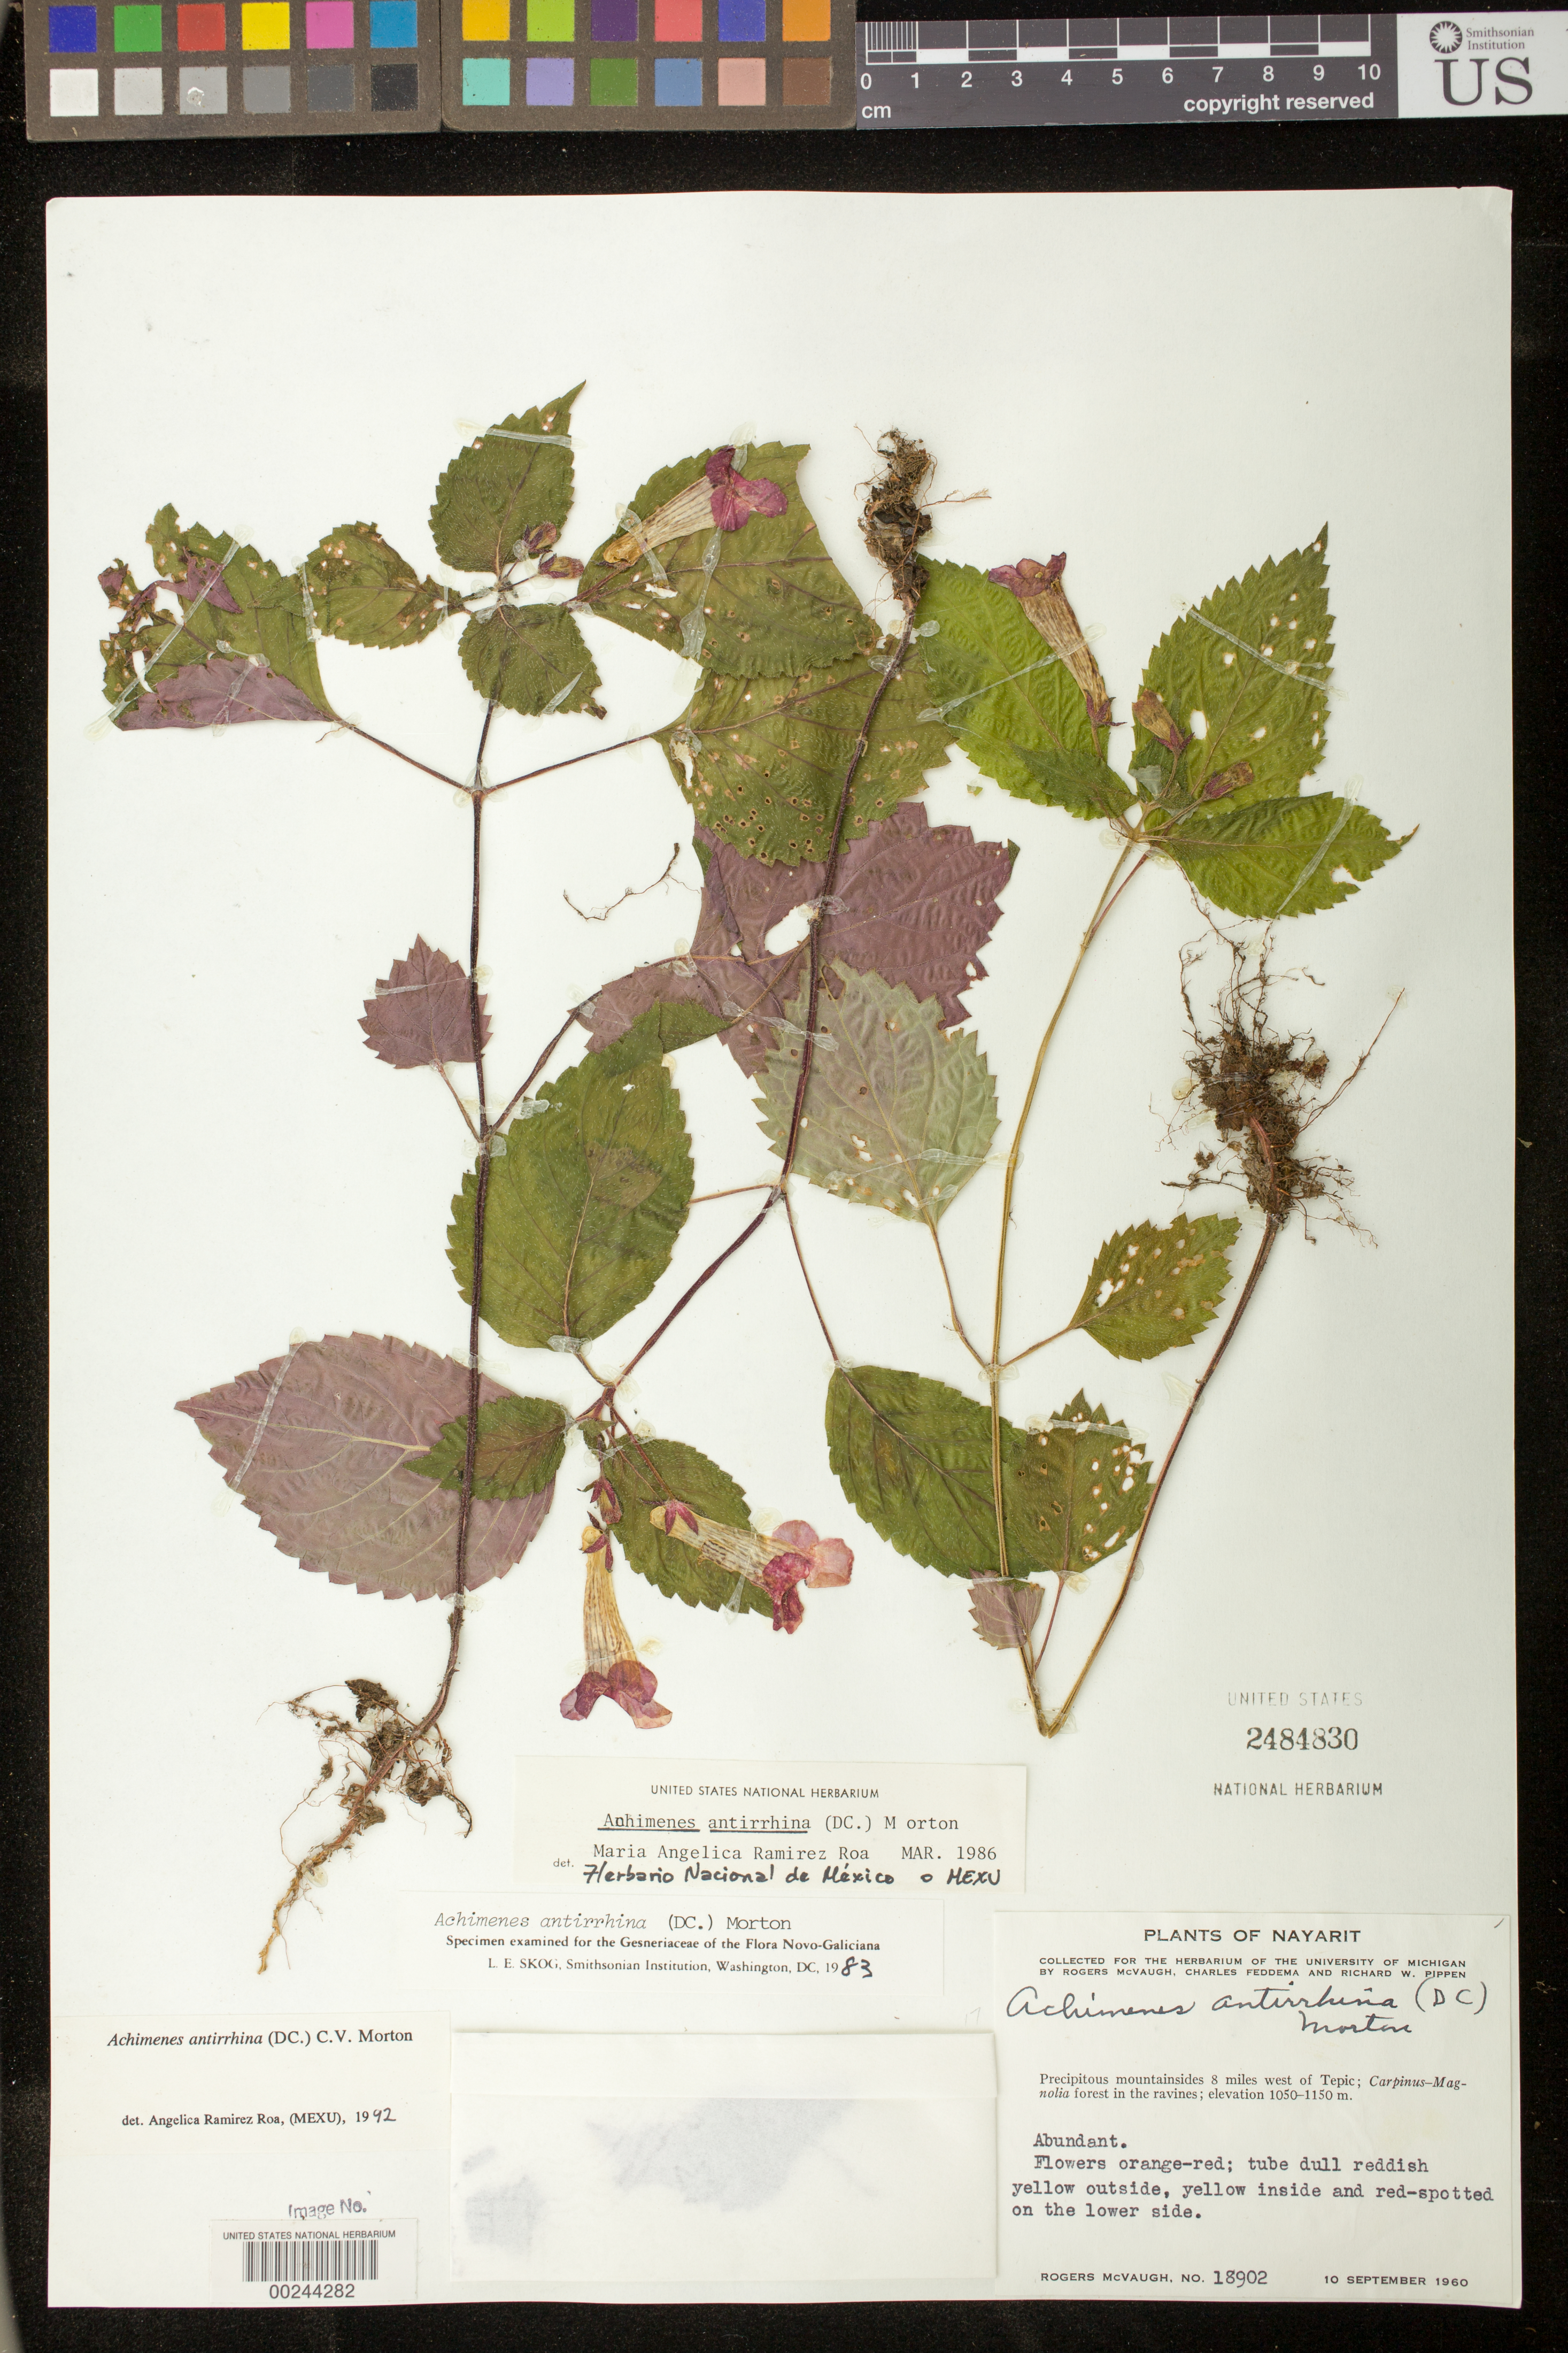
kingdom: Plantae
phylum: Tracheophyta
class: Magnoliopsida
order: Lamiales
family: Gesneriaceae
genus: Achimenes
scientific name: Achimenes antirrhina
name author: (DC.) C.V. Morton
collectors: R. McVaugh, C. Feddema & R. W. Pippen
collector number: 18902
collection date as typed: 10 Sep 1960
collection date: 1960-09-10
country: Mexico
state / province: Nayarit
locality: Precipitous mountainsides 8 mi W of Tepic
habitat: Carpinus-Magnolia forest in the ravines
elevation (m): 1050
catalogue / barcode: US 2484830